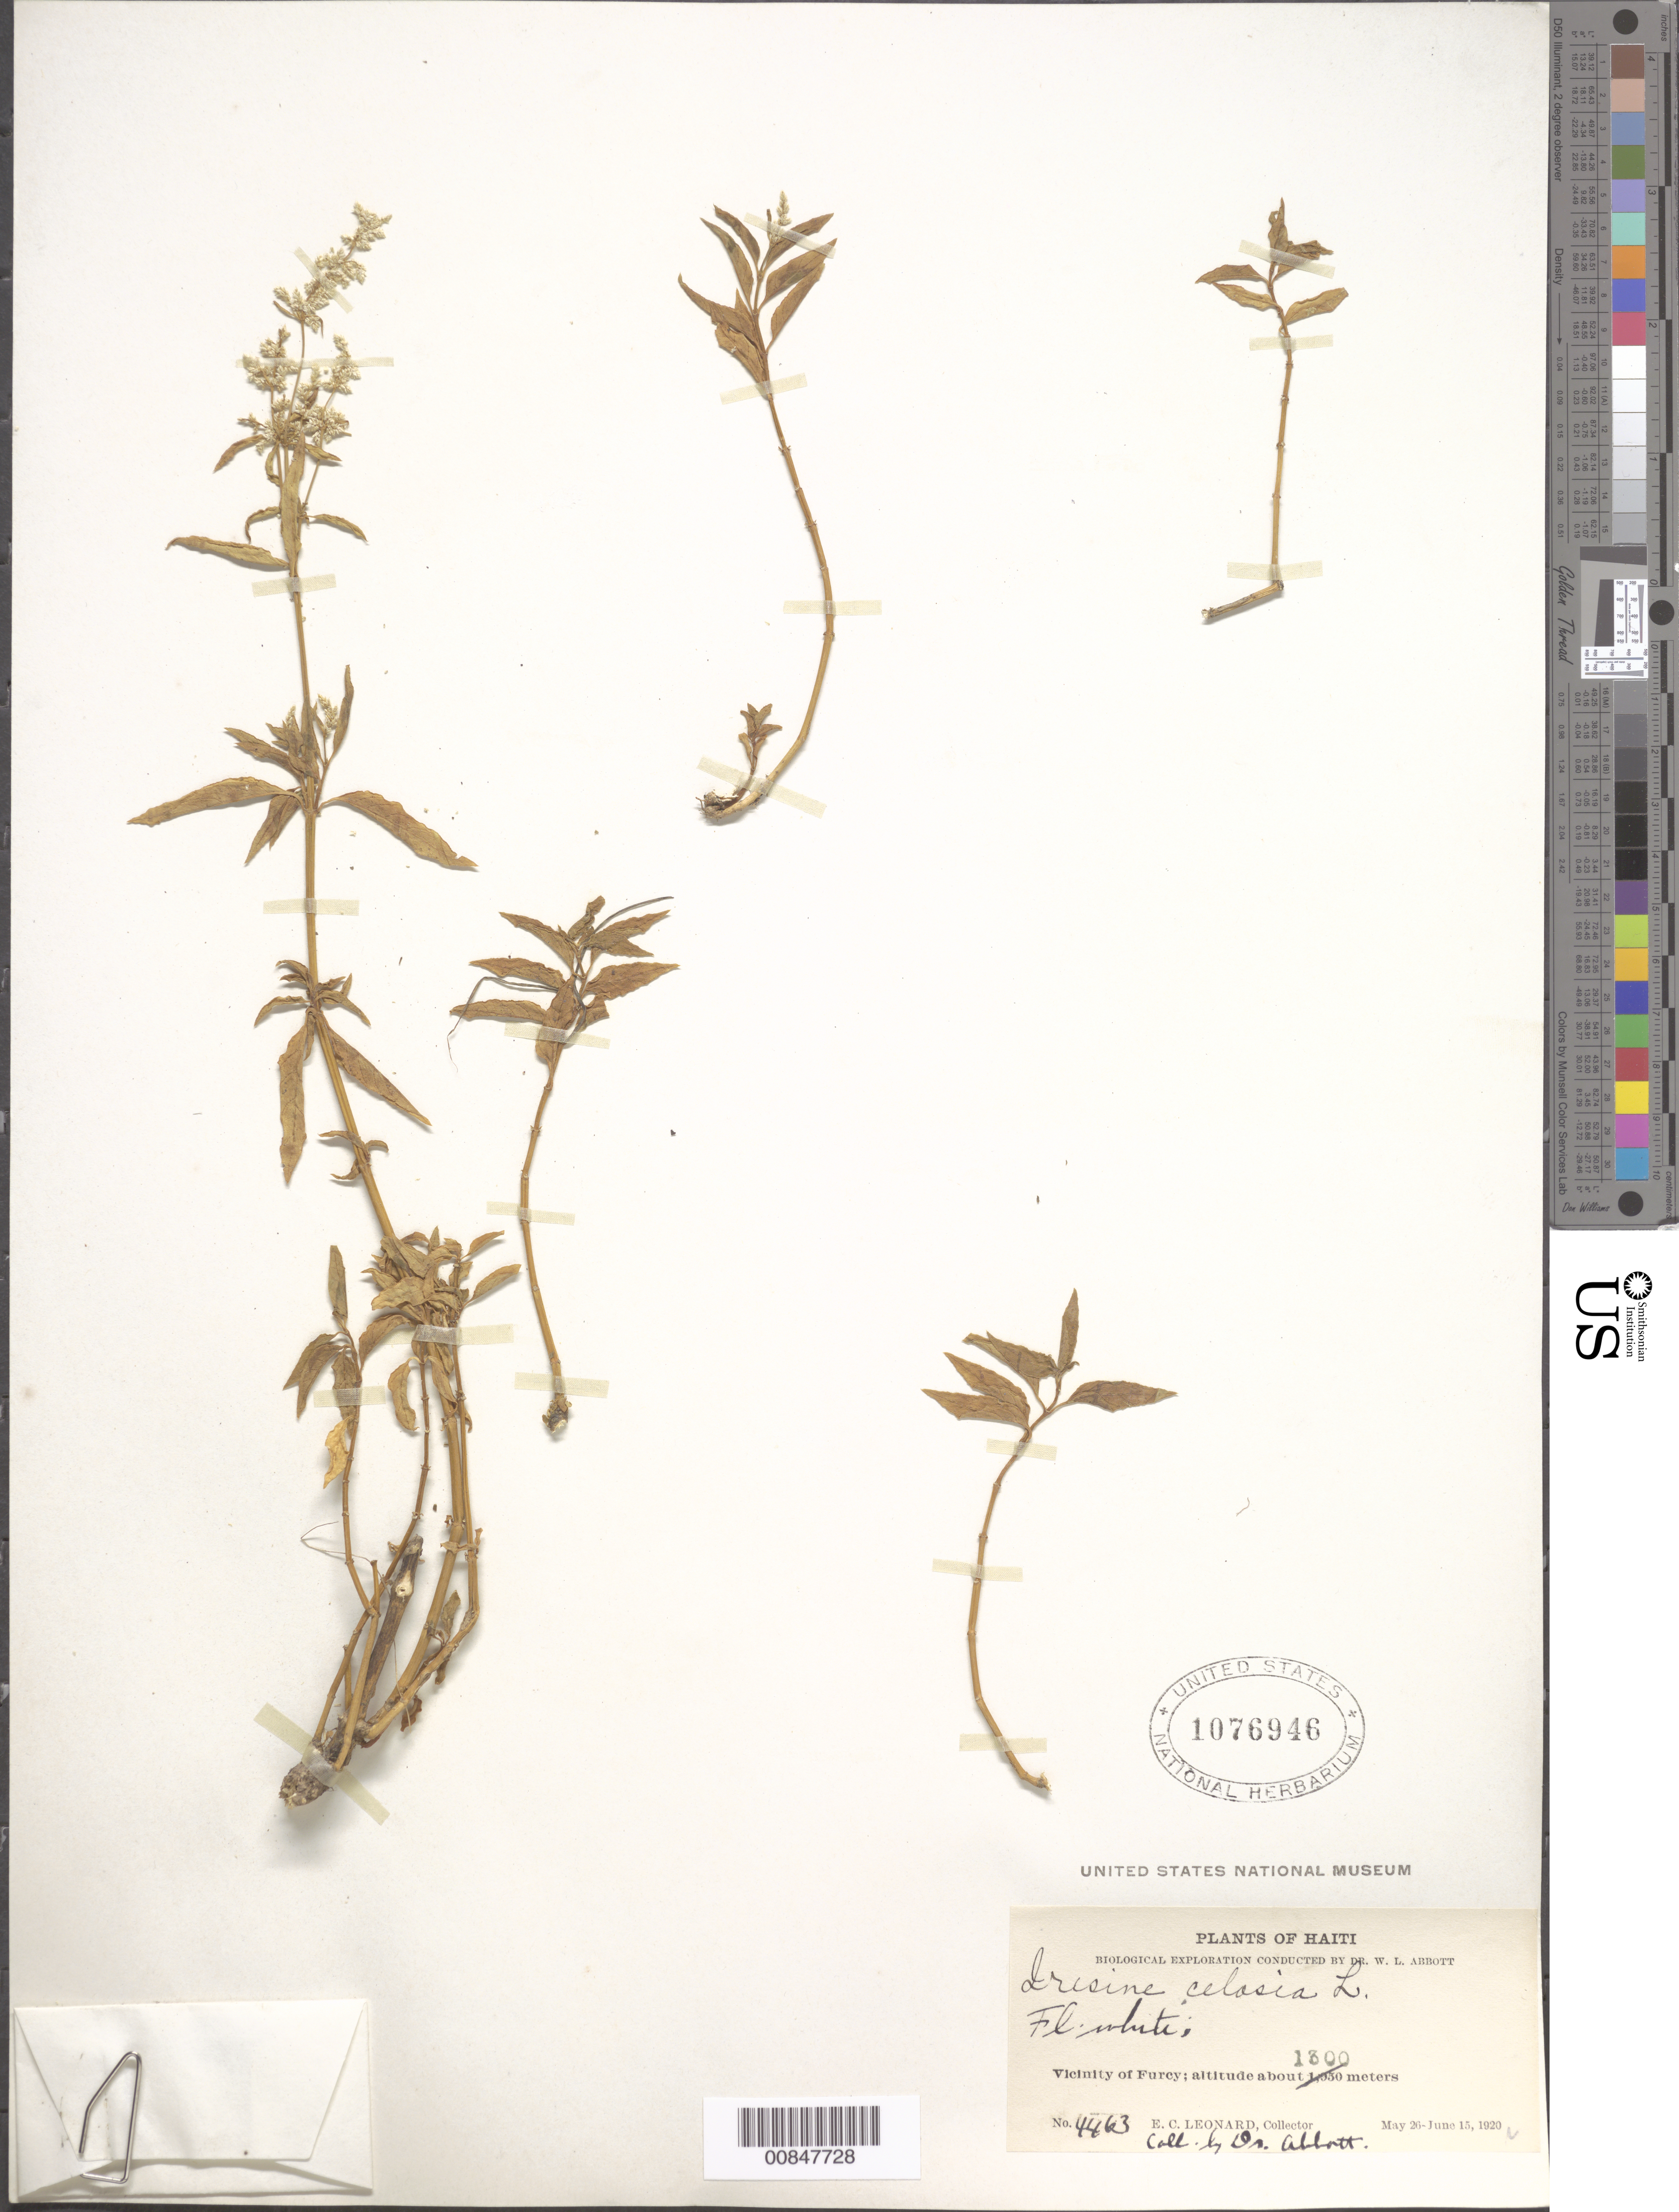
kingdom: Plantae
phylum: Tracheophyta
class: Magnoliopsida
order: Caryophyllales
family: Amaranthaceae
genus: Iresine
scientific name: Iresine diffusa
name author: Humb. & Bonpl. ex Willd.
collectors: E. C. Leonard & W. L. Abbott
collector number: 4463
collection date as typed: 26 May 1920 to 15 Jun 1920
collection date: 1920-05-26/1920-06-15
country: Haiti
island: Hispaniola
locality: Vicinity of Furcy.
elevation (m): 1300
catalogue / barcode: US 1076946